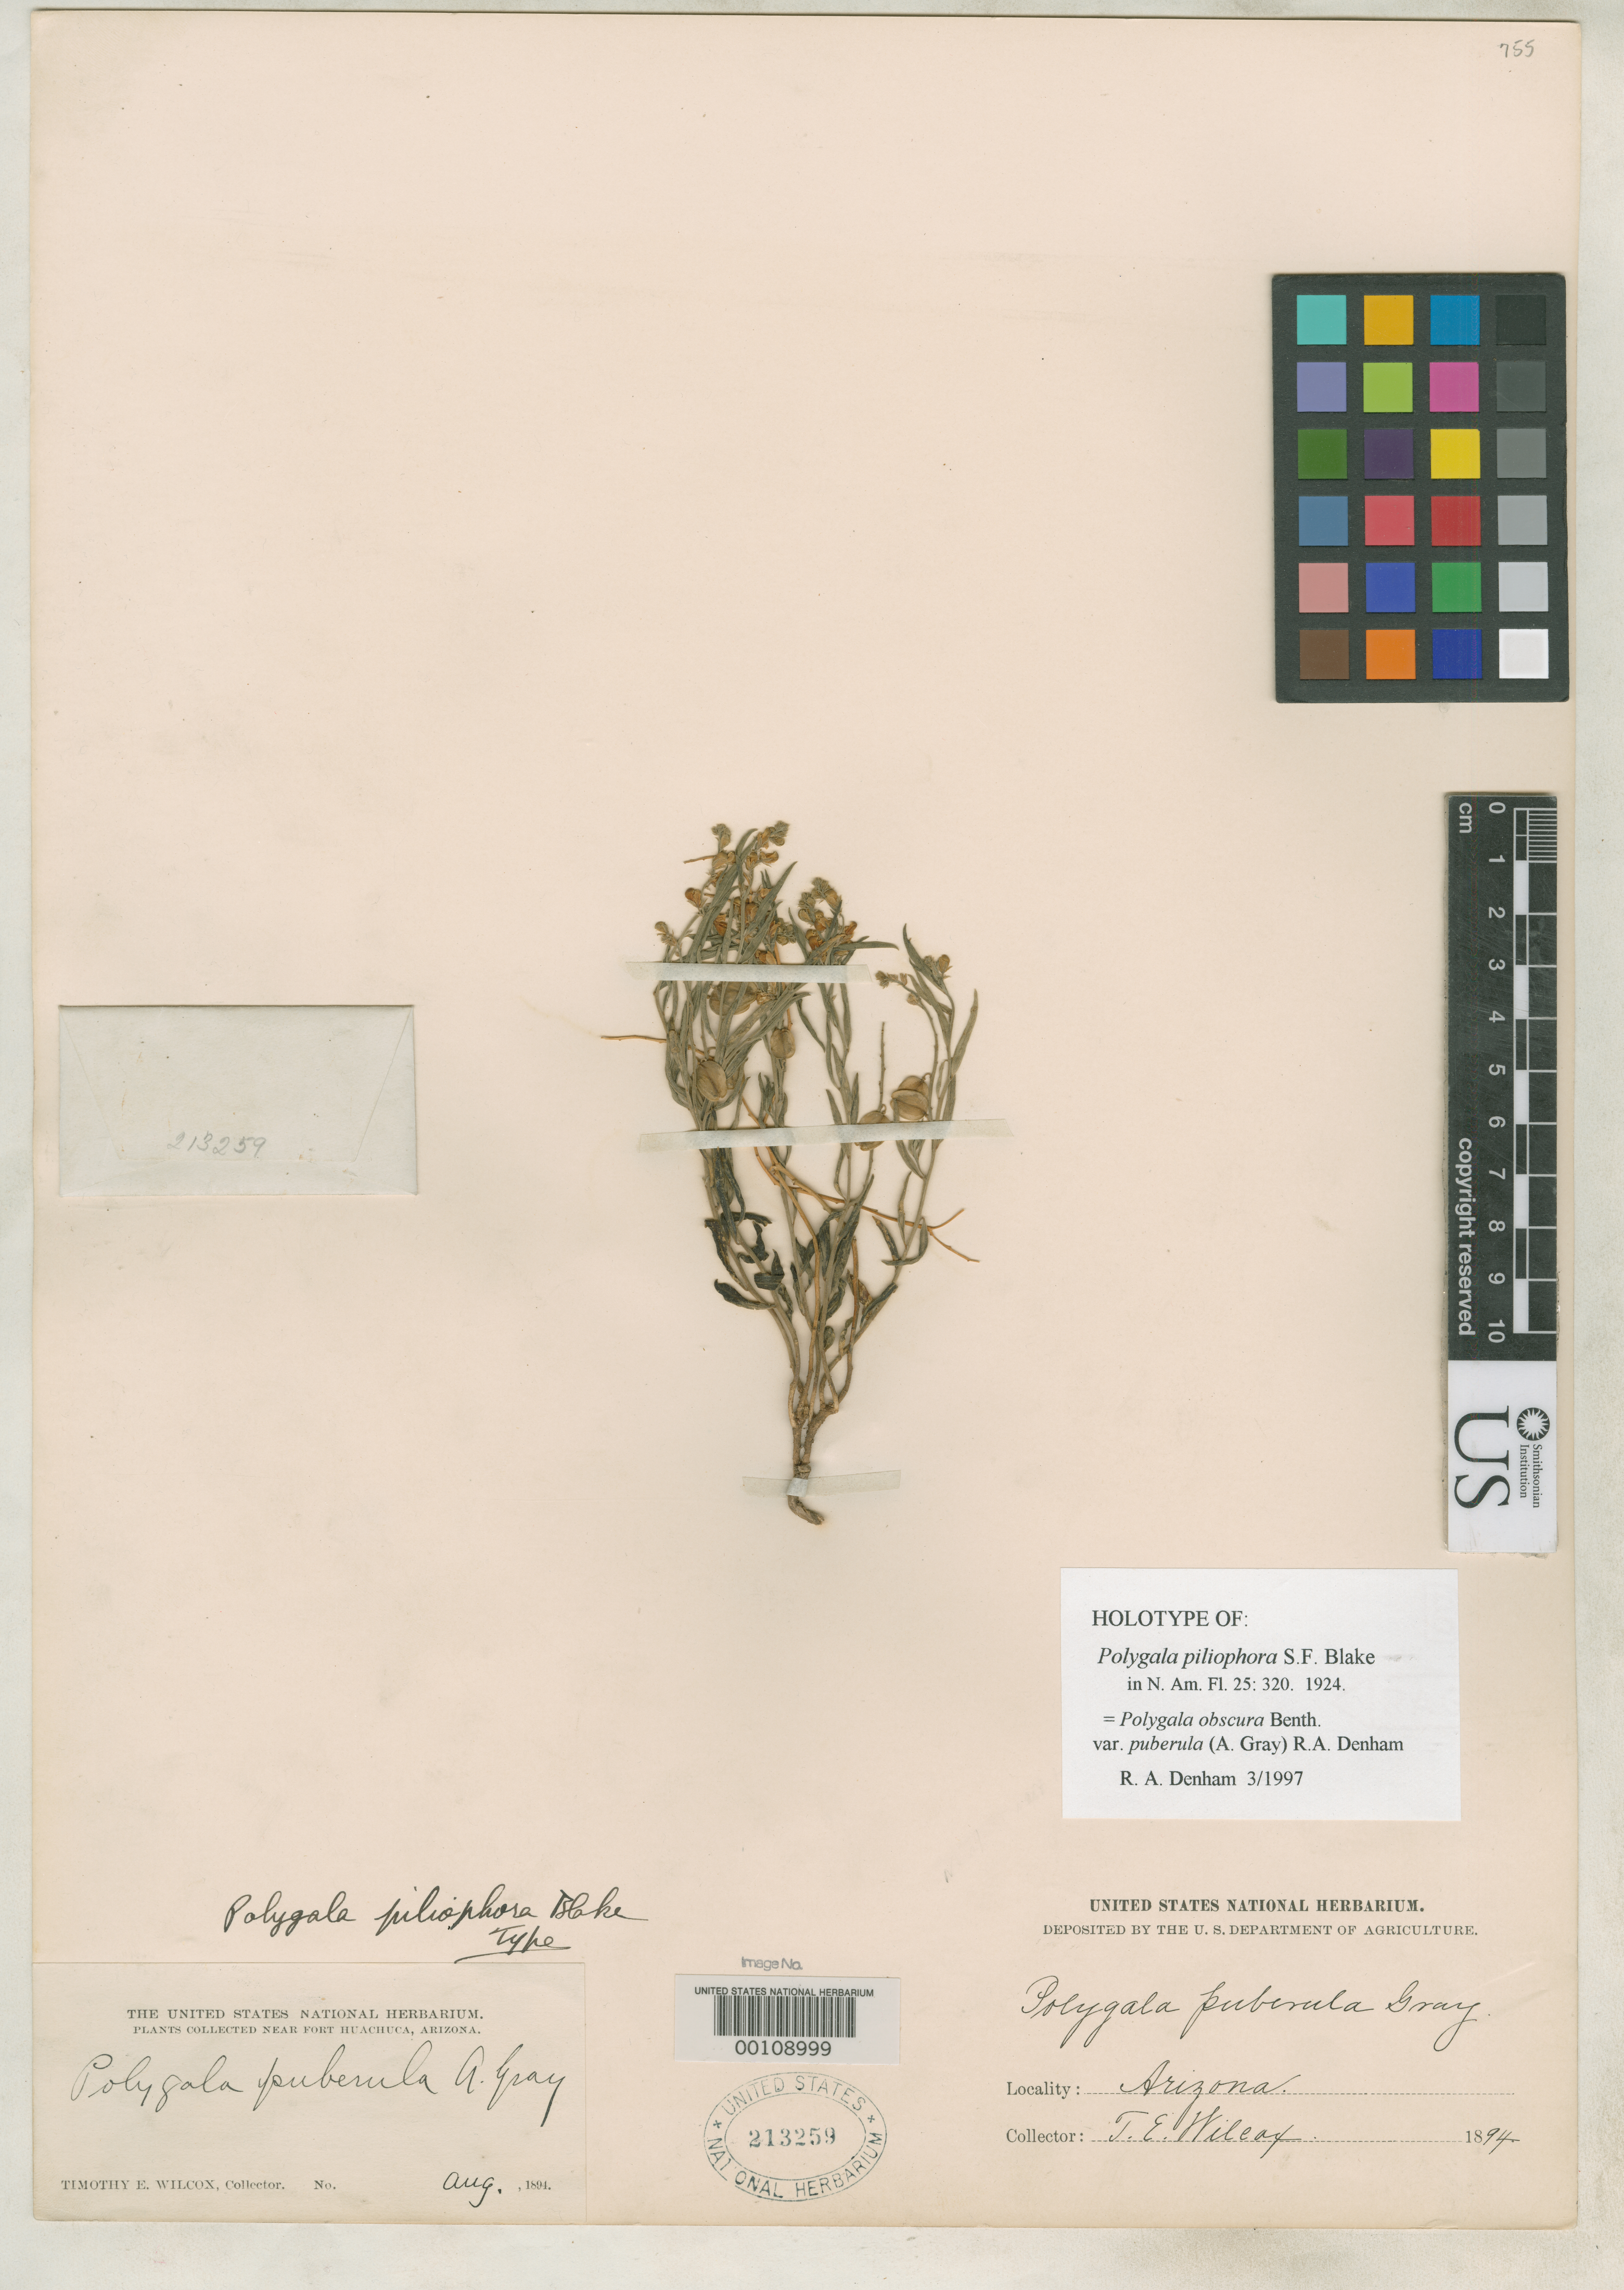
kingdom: Plantae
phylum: Tracheophyta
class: Magnoliopsida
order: Fabales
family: Polygalaceae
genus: Polygala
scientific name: Polygala piliophora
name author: S.F. Blake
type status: Holotype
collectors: T. E. Wilcox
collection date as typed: Aug 1894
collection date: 1894-08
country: United States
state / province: Arizona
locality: Near Fort Huachuca.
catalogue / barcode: US 213259